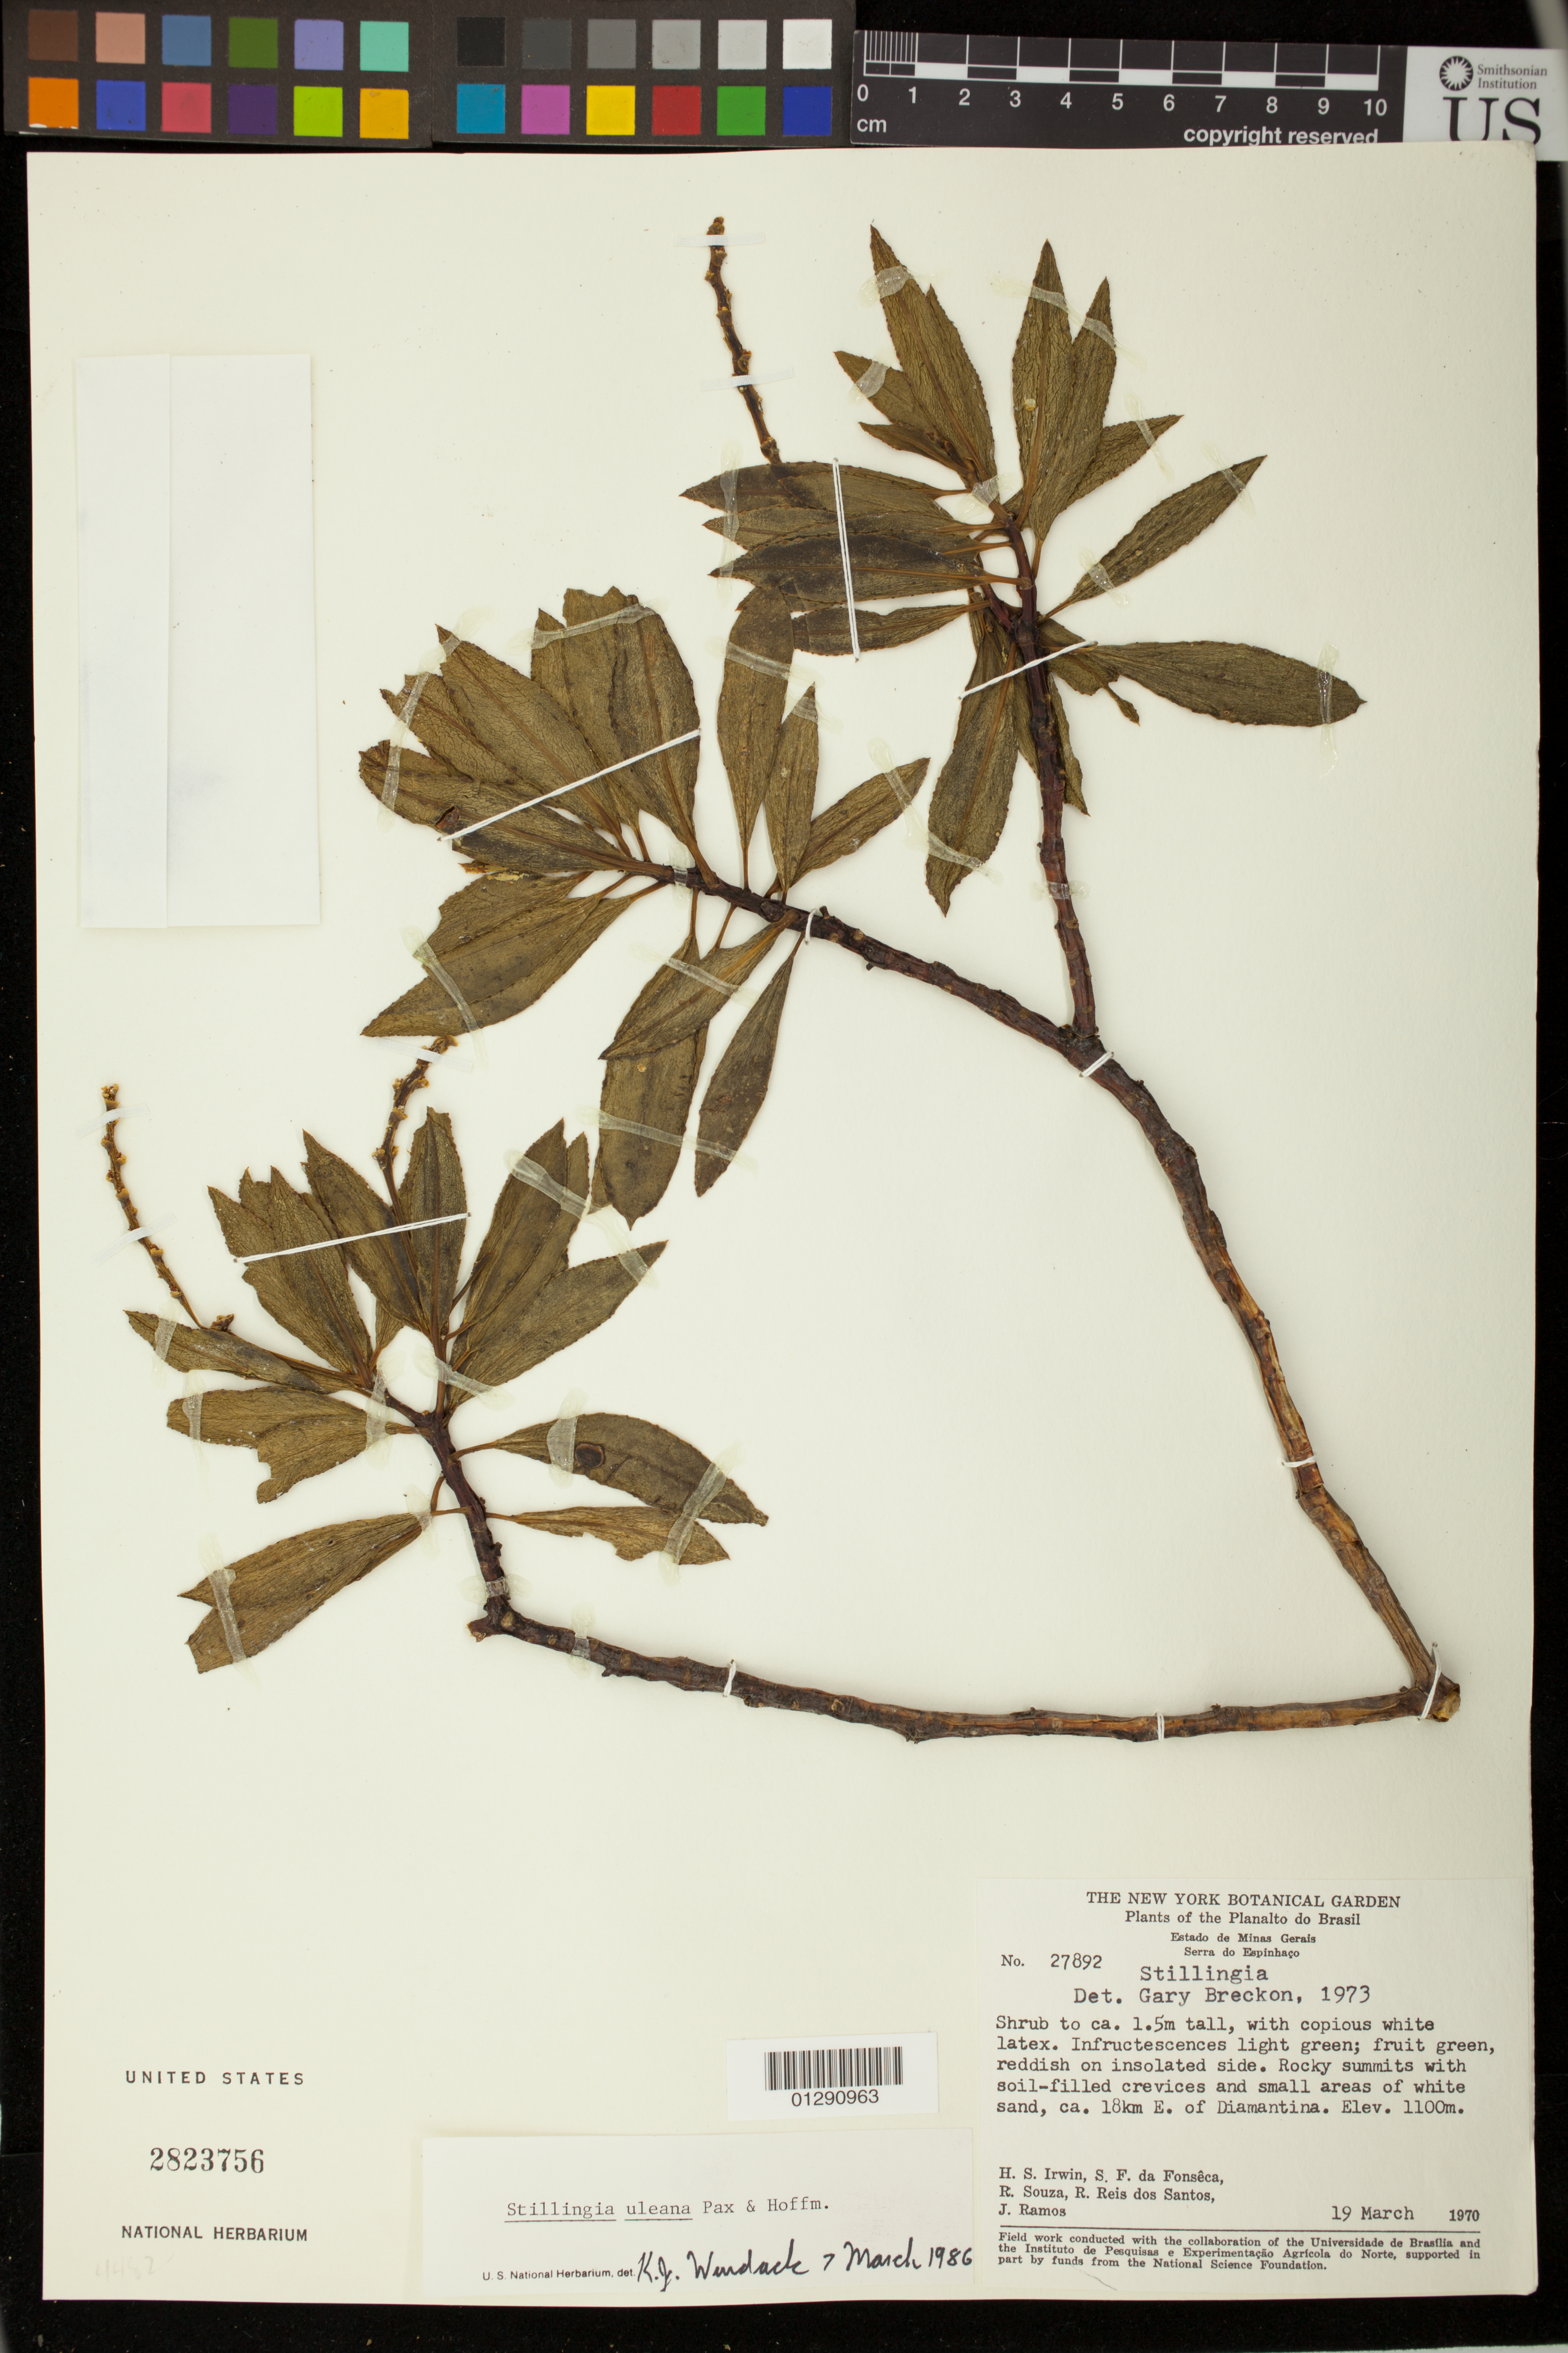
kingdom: Plantae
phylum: Tracheophyta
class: Magnoliopsida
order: Malpighiales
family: Euphorbiaceae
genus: Stillingia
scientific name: Stillingia uleana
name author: Pax & K. Hoffm.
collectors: H. Irwin, S. F. Fonsêca, R. Souza, R. Reis dos Santos & J. Ramos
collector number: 27892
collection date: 1970-03-19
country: Brazil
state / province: Minas Gerais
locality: ca. 18 km E. of Dianmantina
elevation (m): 1100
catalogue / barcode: US 2823756